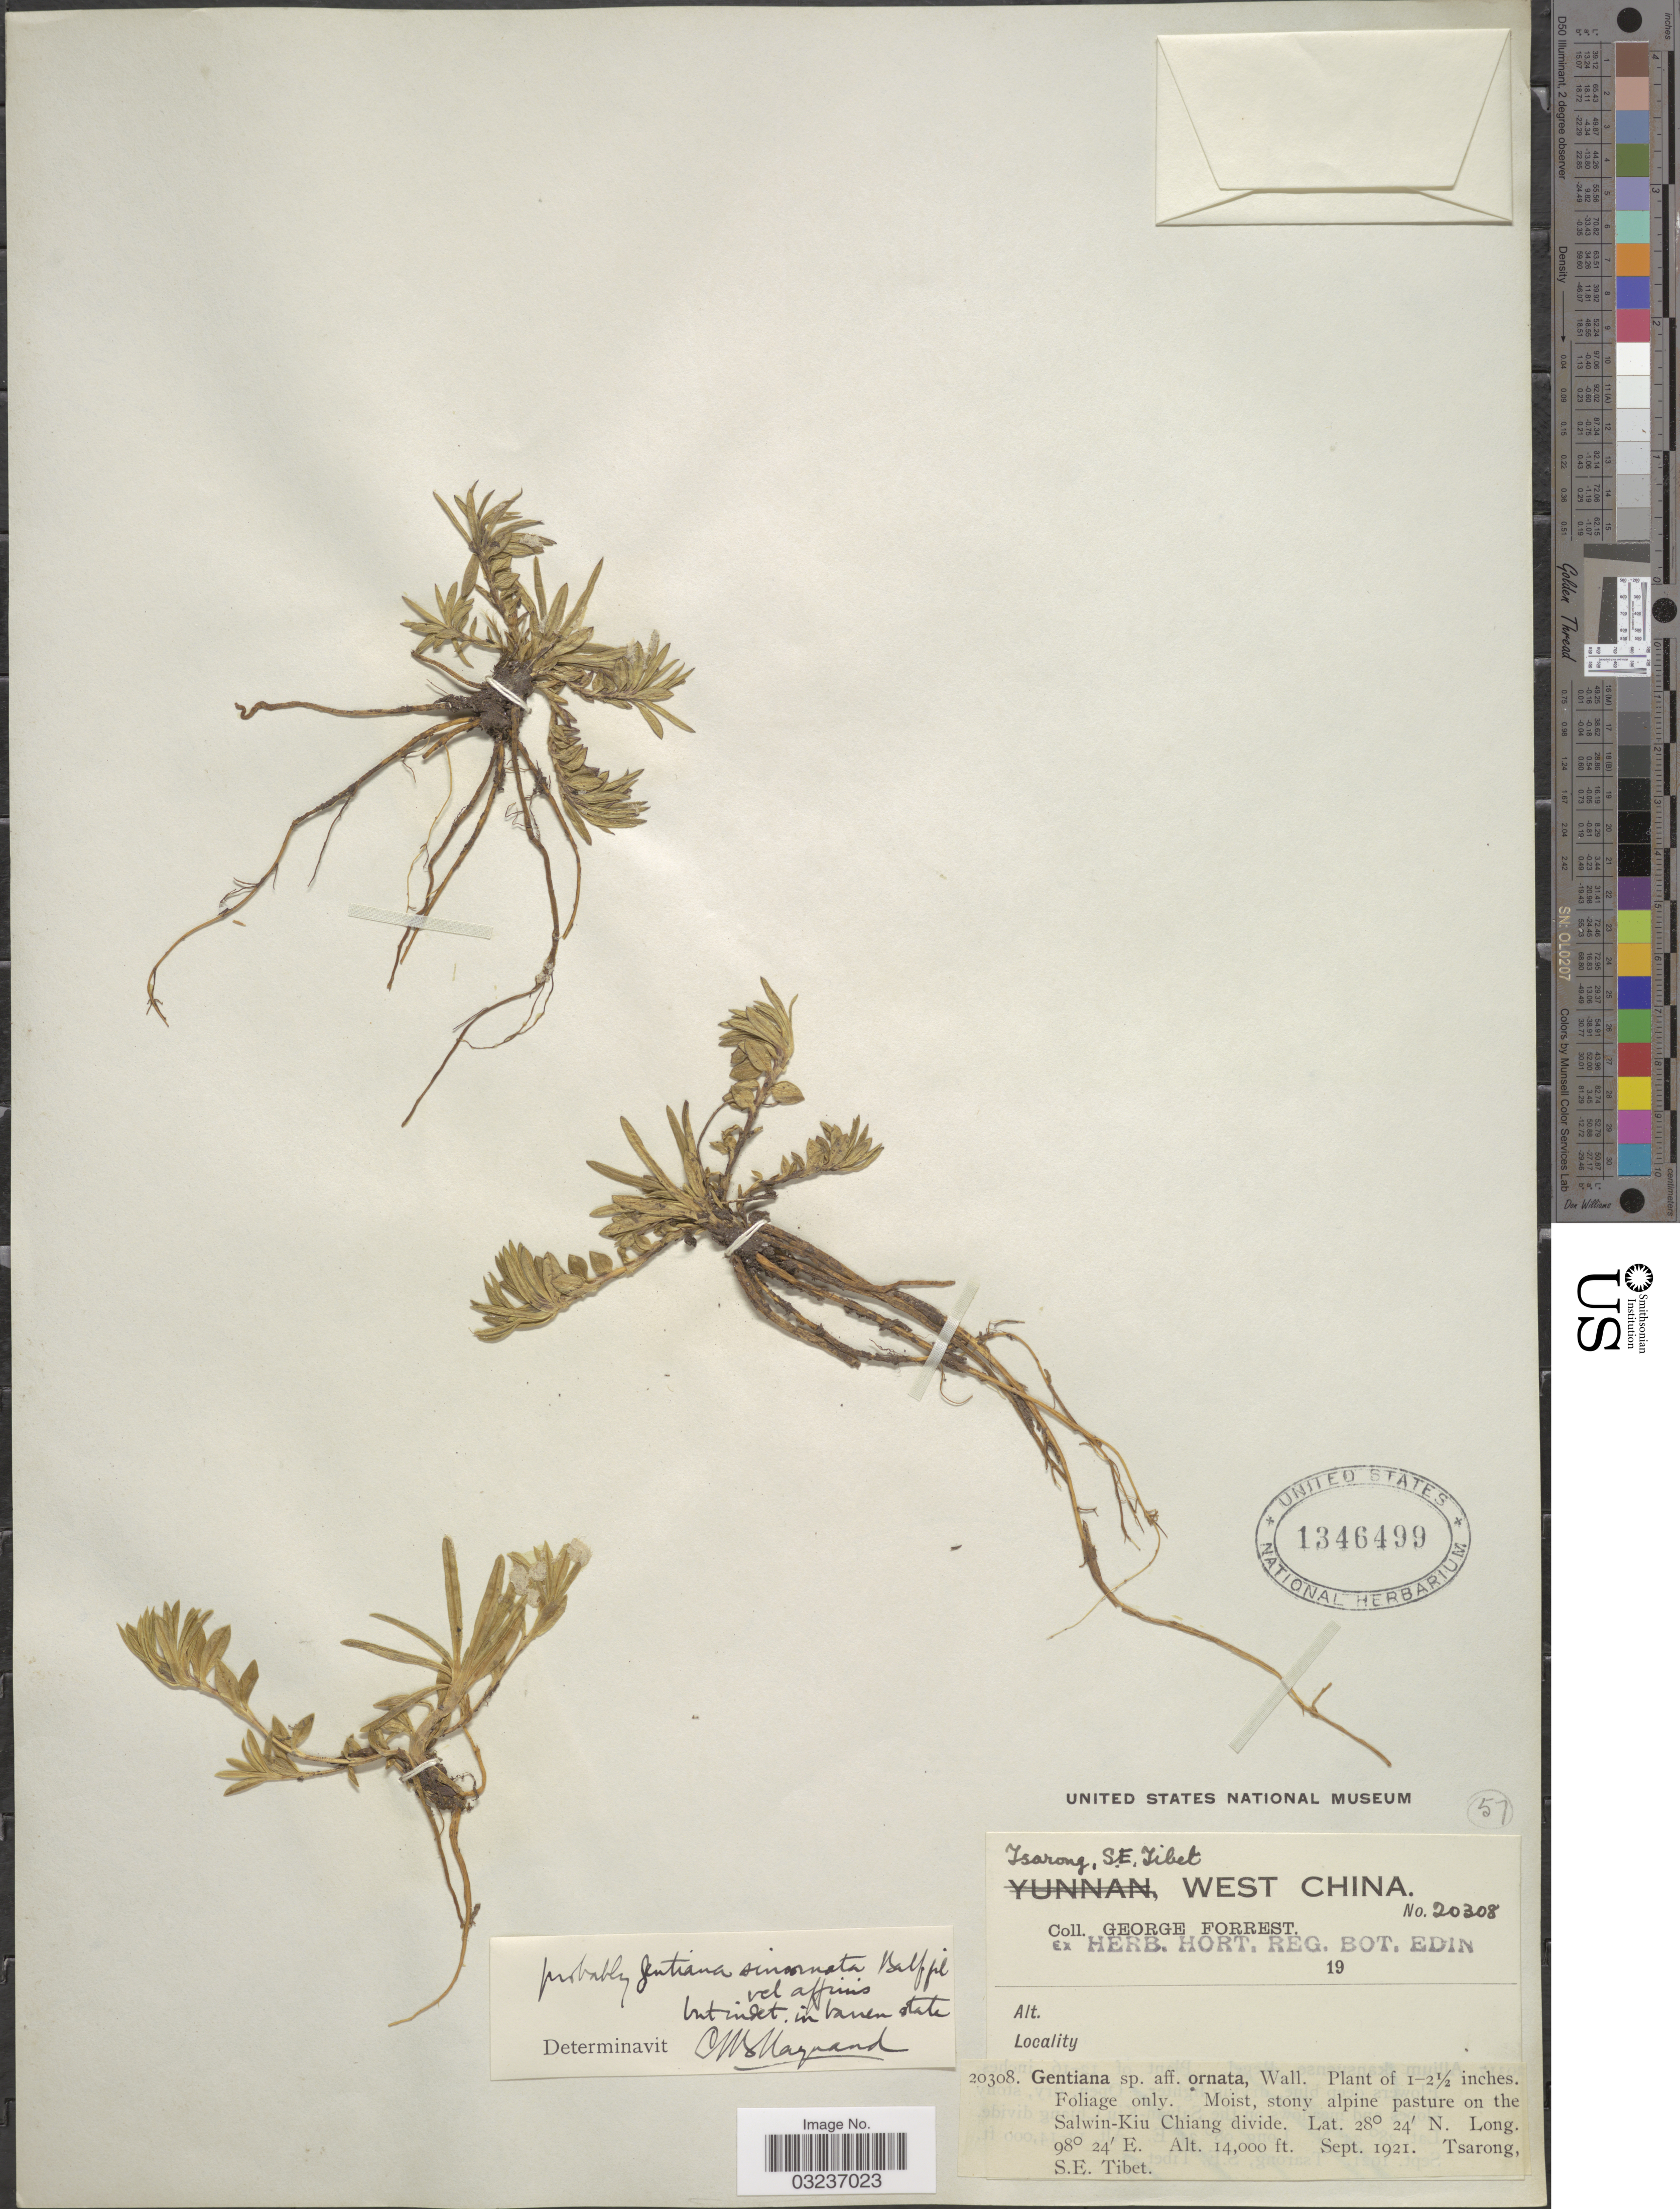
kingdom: Plantae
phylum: Tracheophyta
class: Magnoliopsida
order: Gentianales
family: Gentianaceae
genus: Gentiana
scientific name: Gentiana sino-ornata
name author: Balf. f.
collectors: G. Forrest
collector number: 20308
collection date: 1921-09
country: China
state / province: Xizang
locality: Tsarong, S.E. Tibet, West China, Moist, stony alpine pasture on the Salwin-Kiu Chiang divide.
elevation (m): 4267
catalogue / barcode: US 1346499